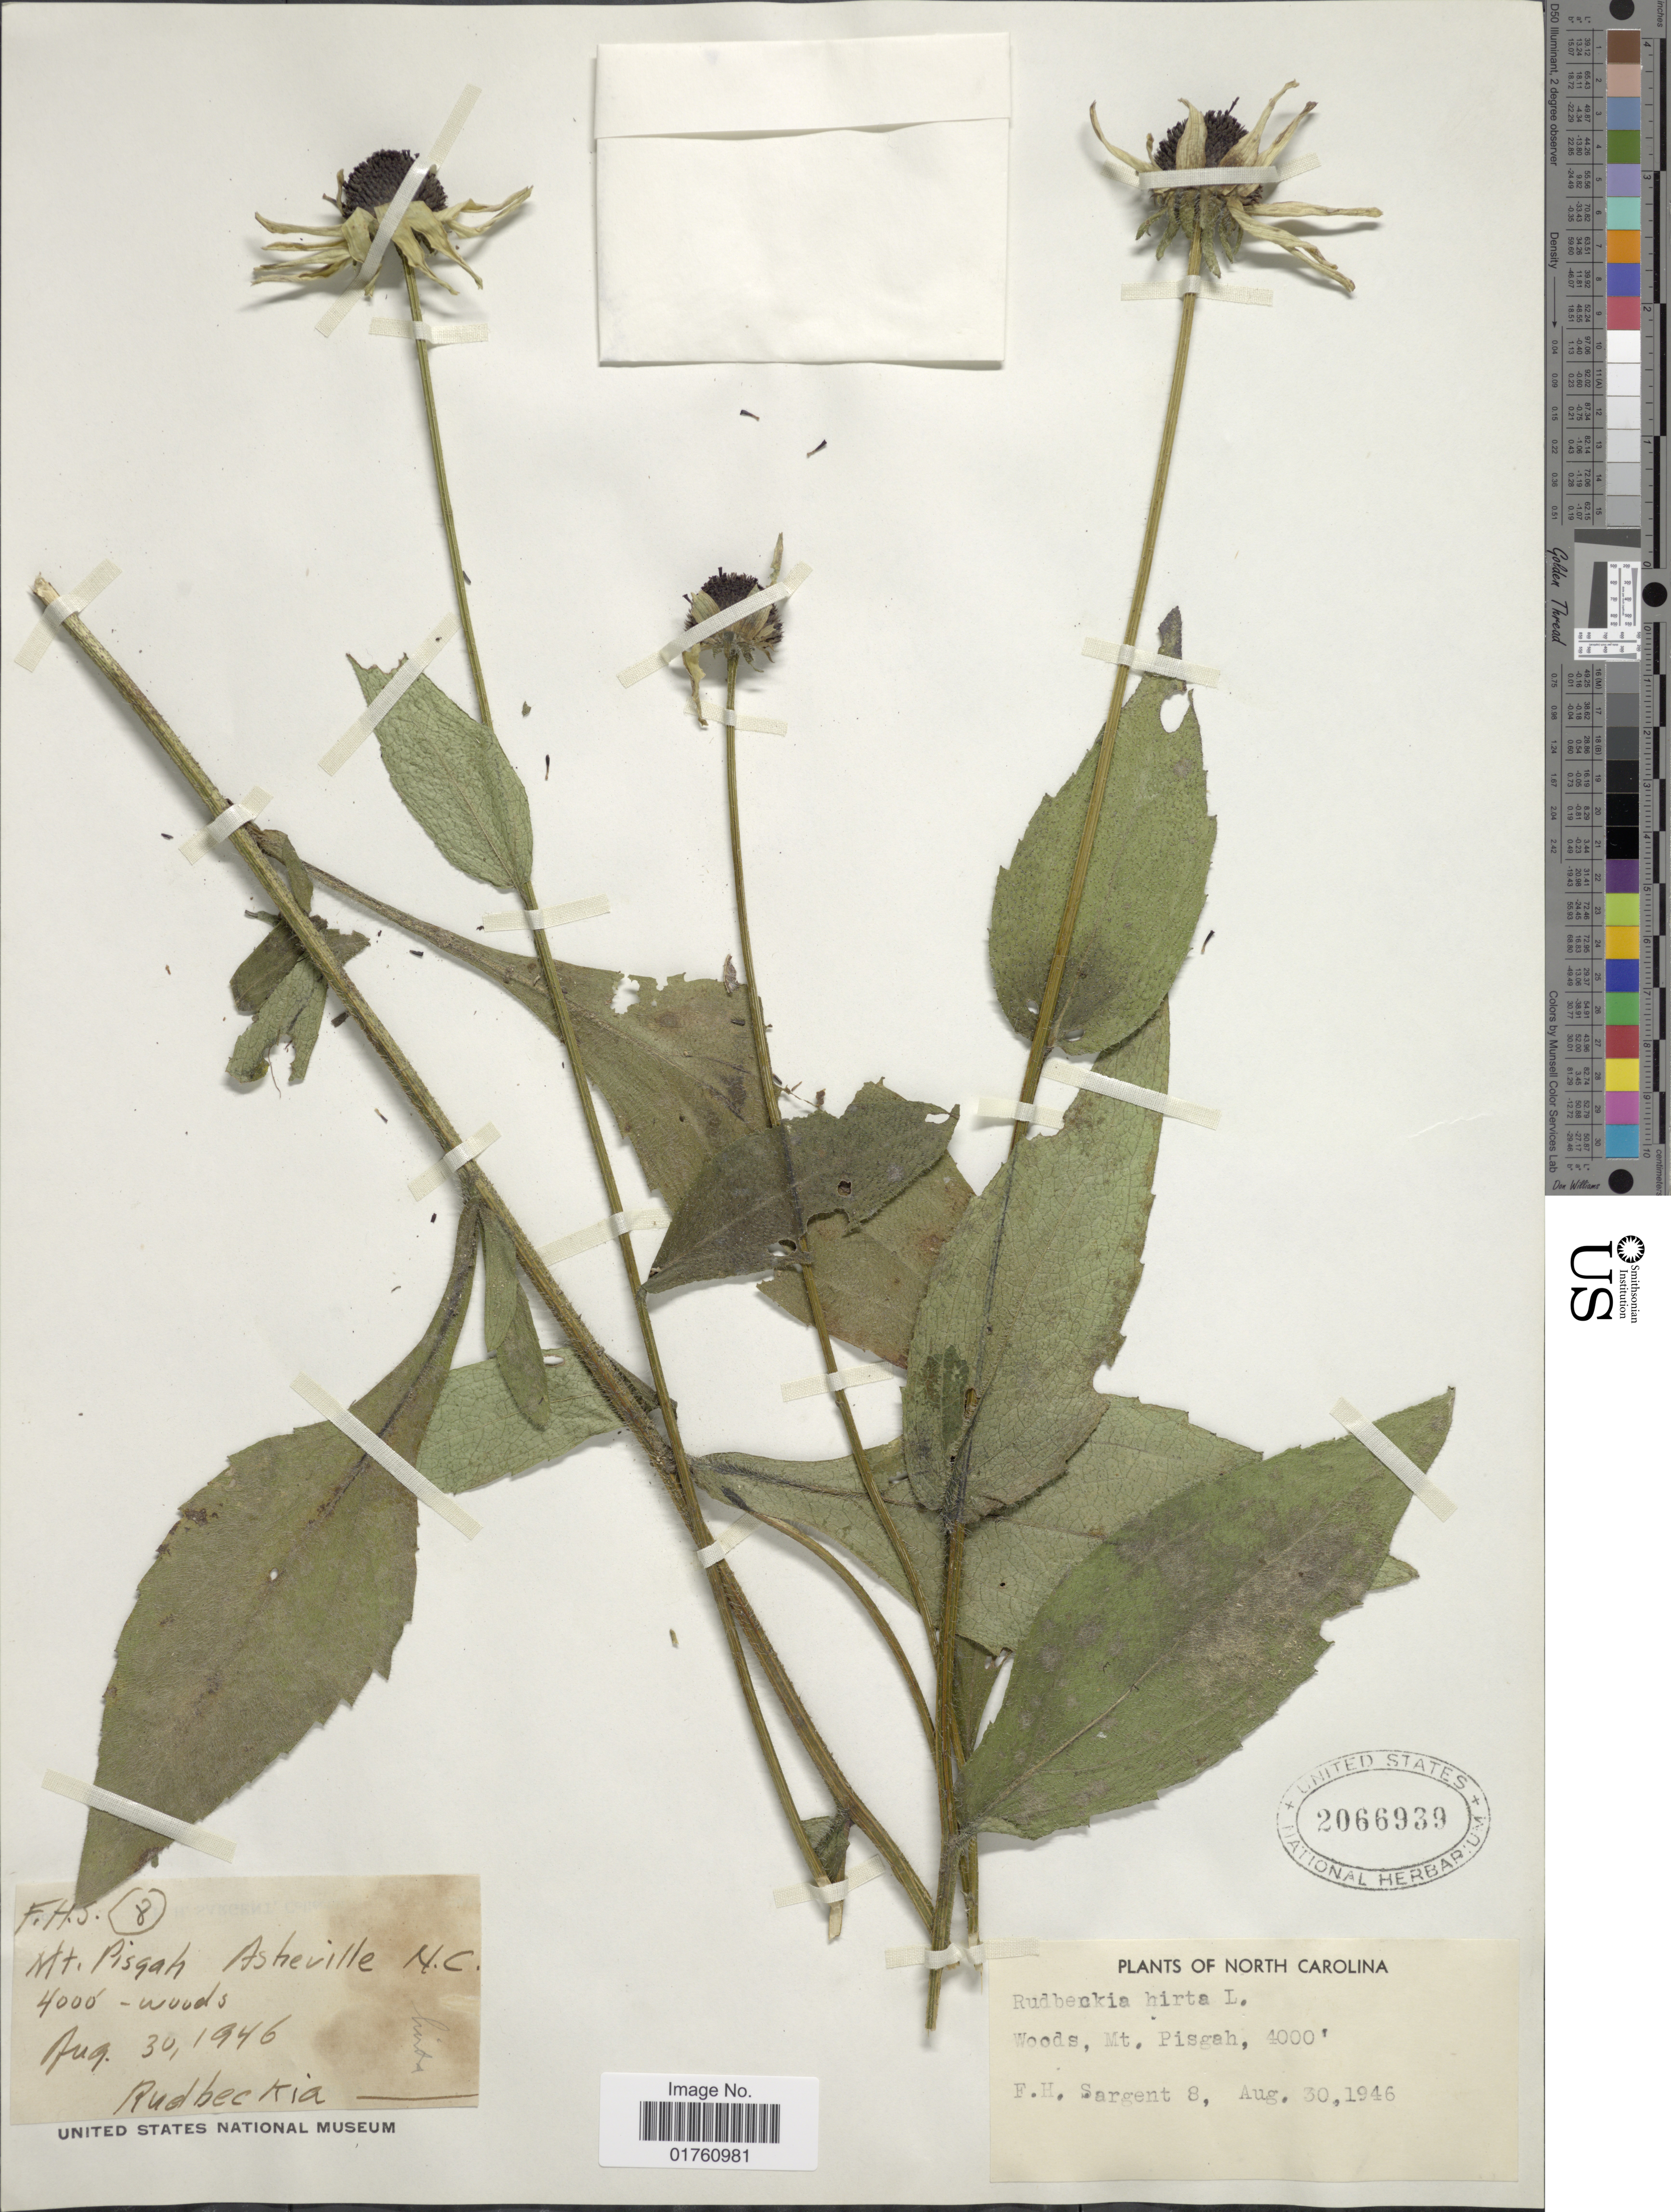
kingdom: Plantae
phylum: Tracheophyta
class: Magnoliopsida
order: Asterales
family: Asteraceae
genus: Rudbeckia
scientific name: Rudbeckia hirta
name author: L.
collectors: F. H. Sargent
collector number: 8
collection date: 1946-08-30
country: United States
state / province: North Carolina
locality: Woods, Mt Pisgah, Asheville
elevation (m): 1219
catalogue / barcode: US 2066939